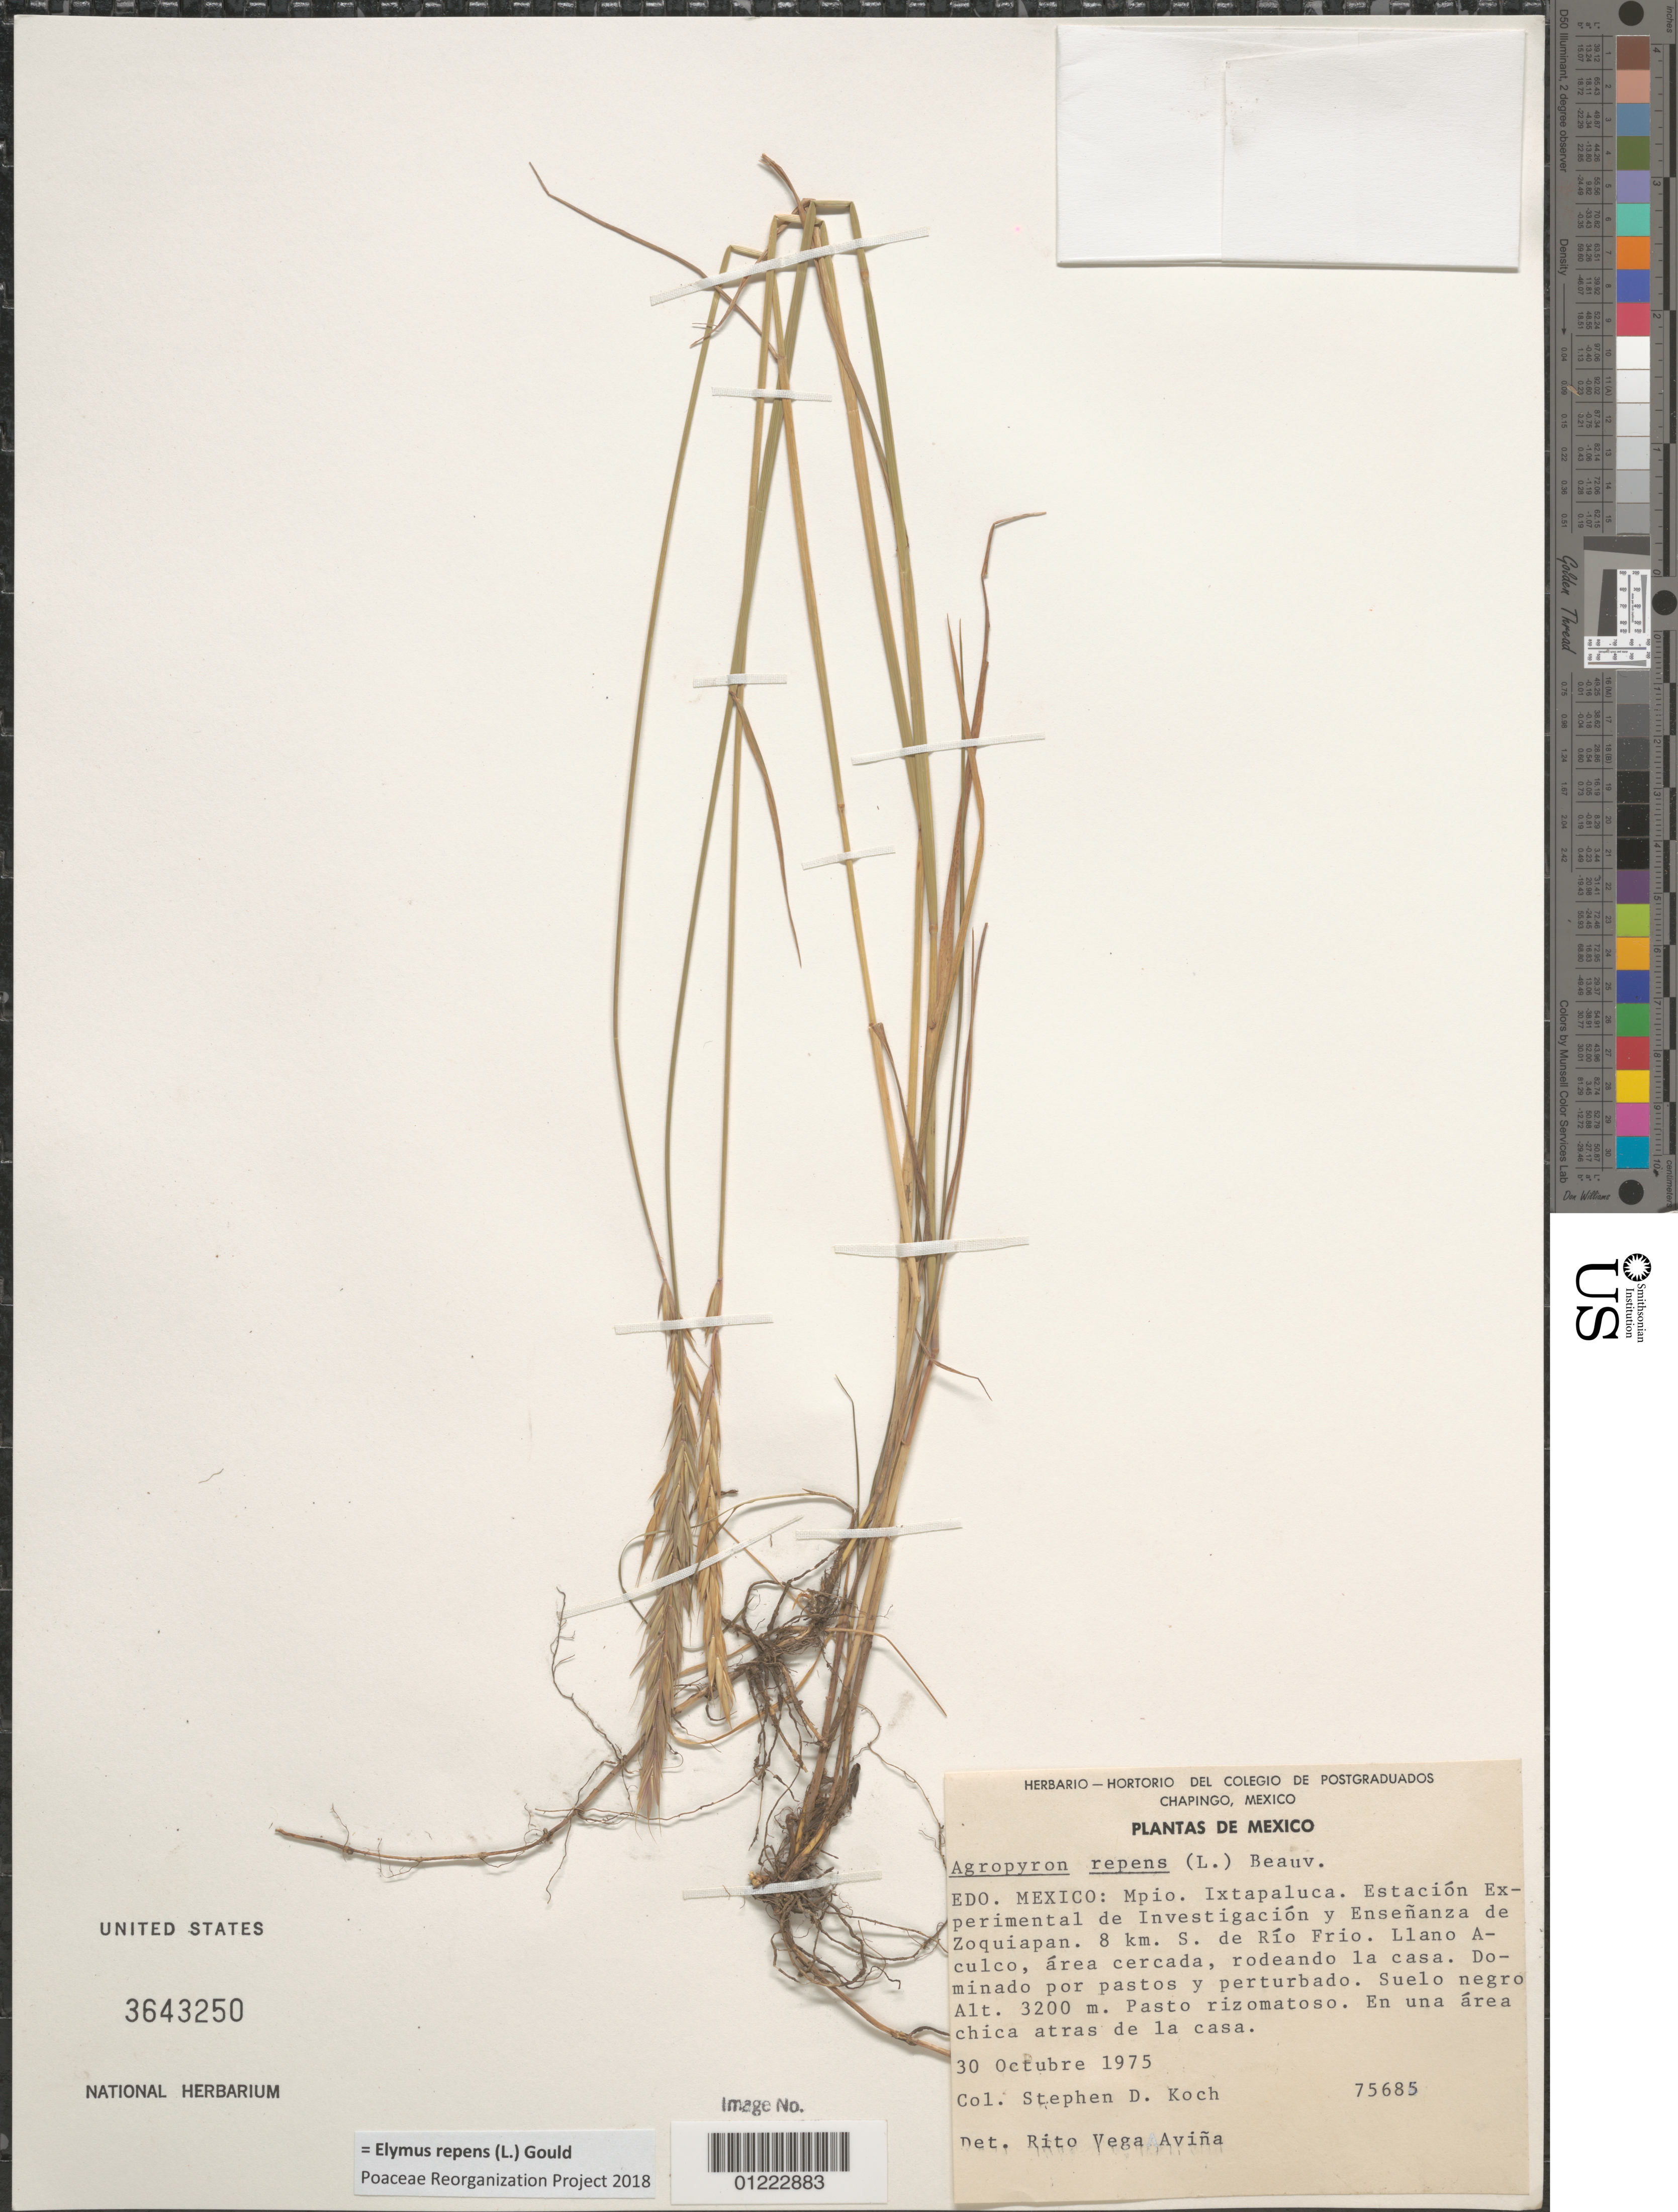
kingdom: Plantae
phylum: Tracheophyta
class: Liliopsida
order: Poales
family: Poaceae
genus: Elymus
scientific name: Elymus repens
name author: (L.) Gould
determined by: Poaceae Reorganization Project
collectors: S. D. Koch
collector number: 75685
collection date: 1975-10-30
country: Mexico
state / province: México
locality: Estación Experimental de Investigación and Enseñanza de Zoquiapan. 8 km. S. de Río Frió.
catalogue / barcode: US 3643250